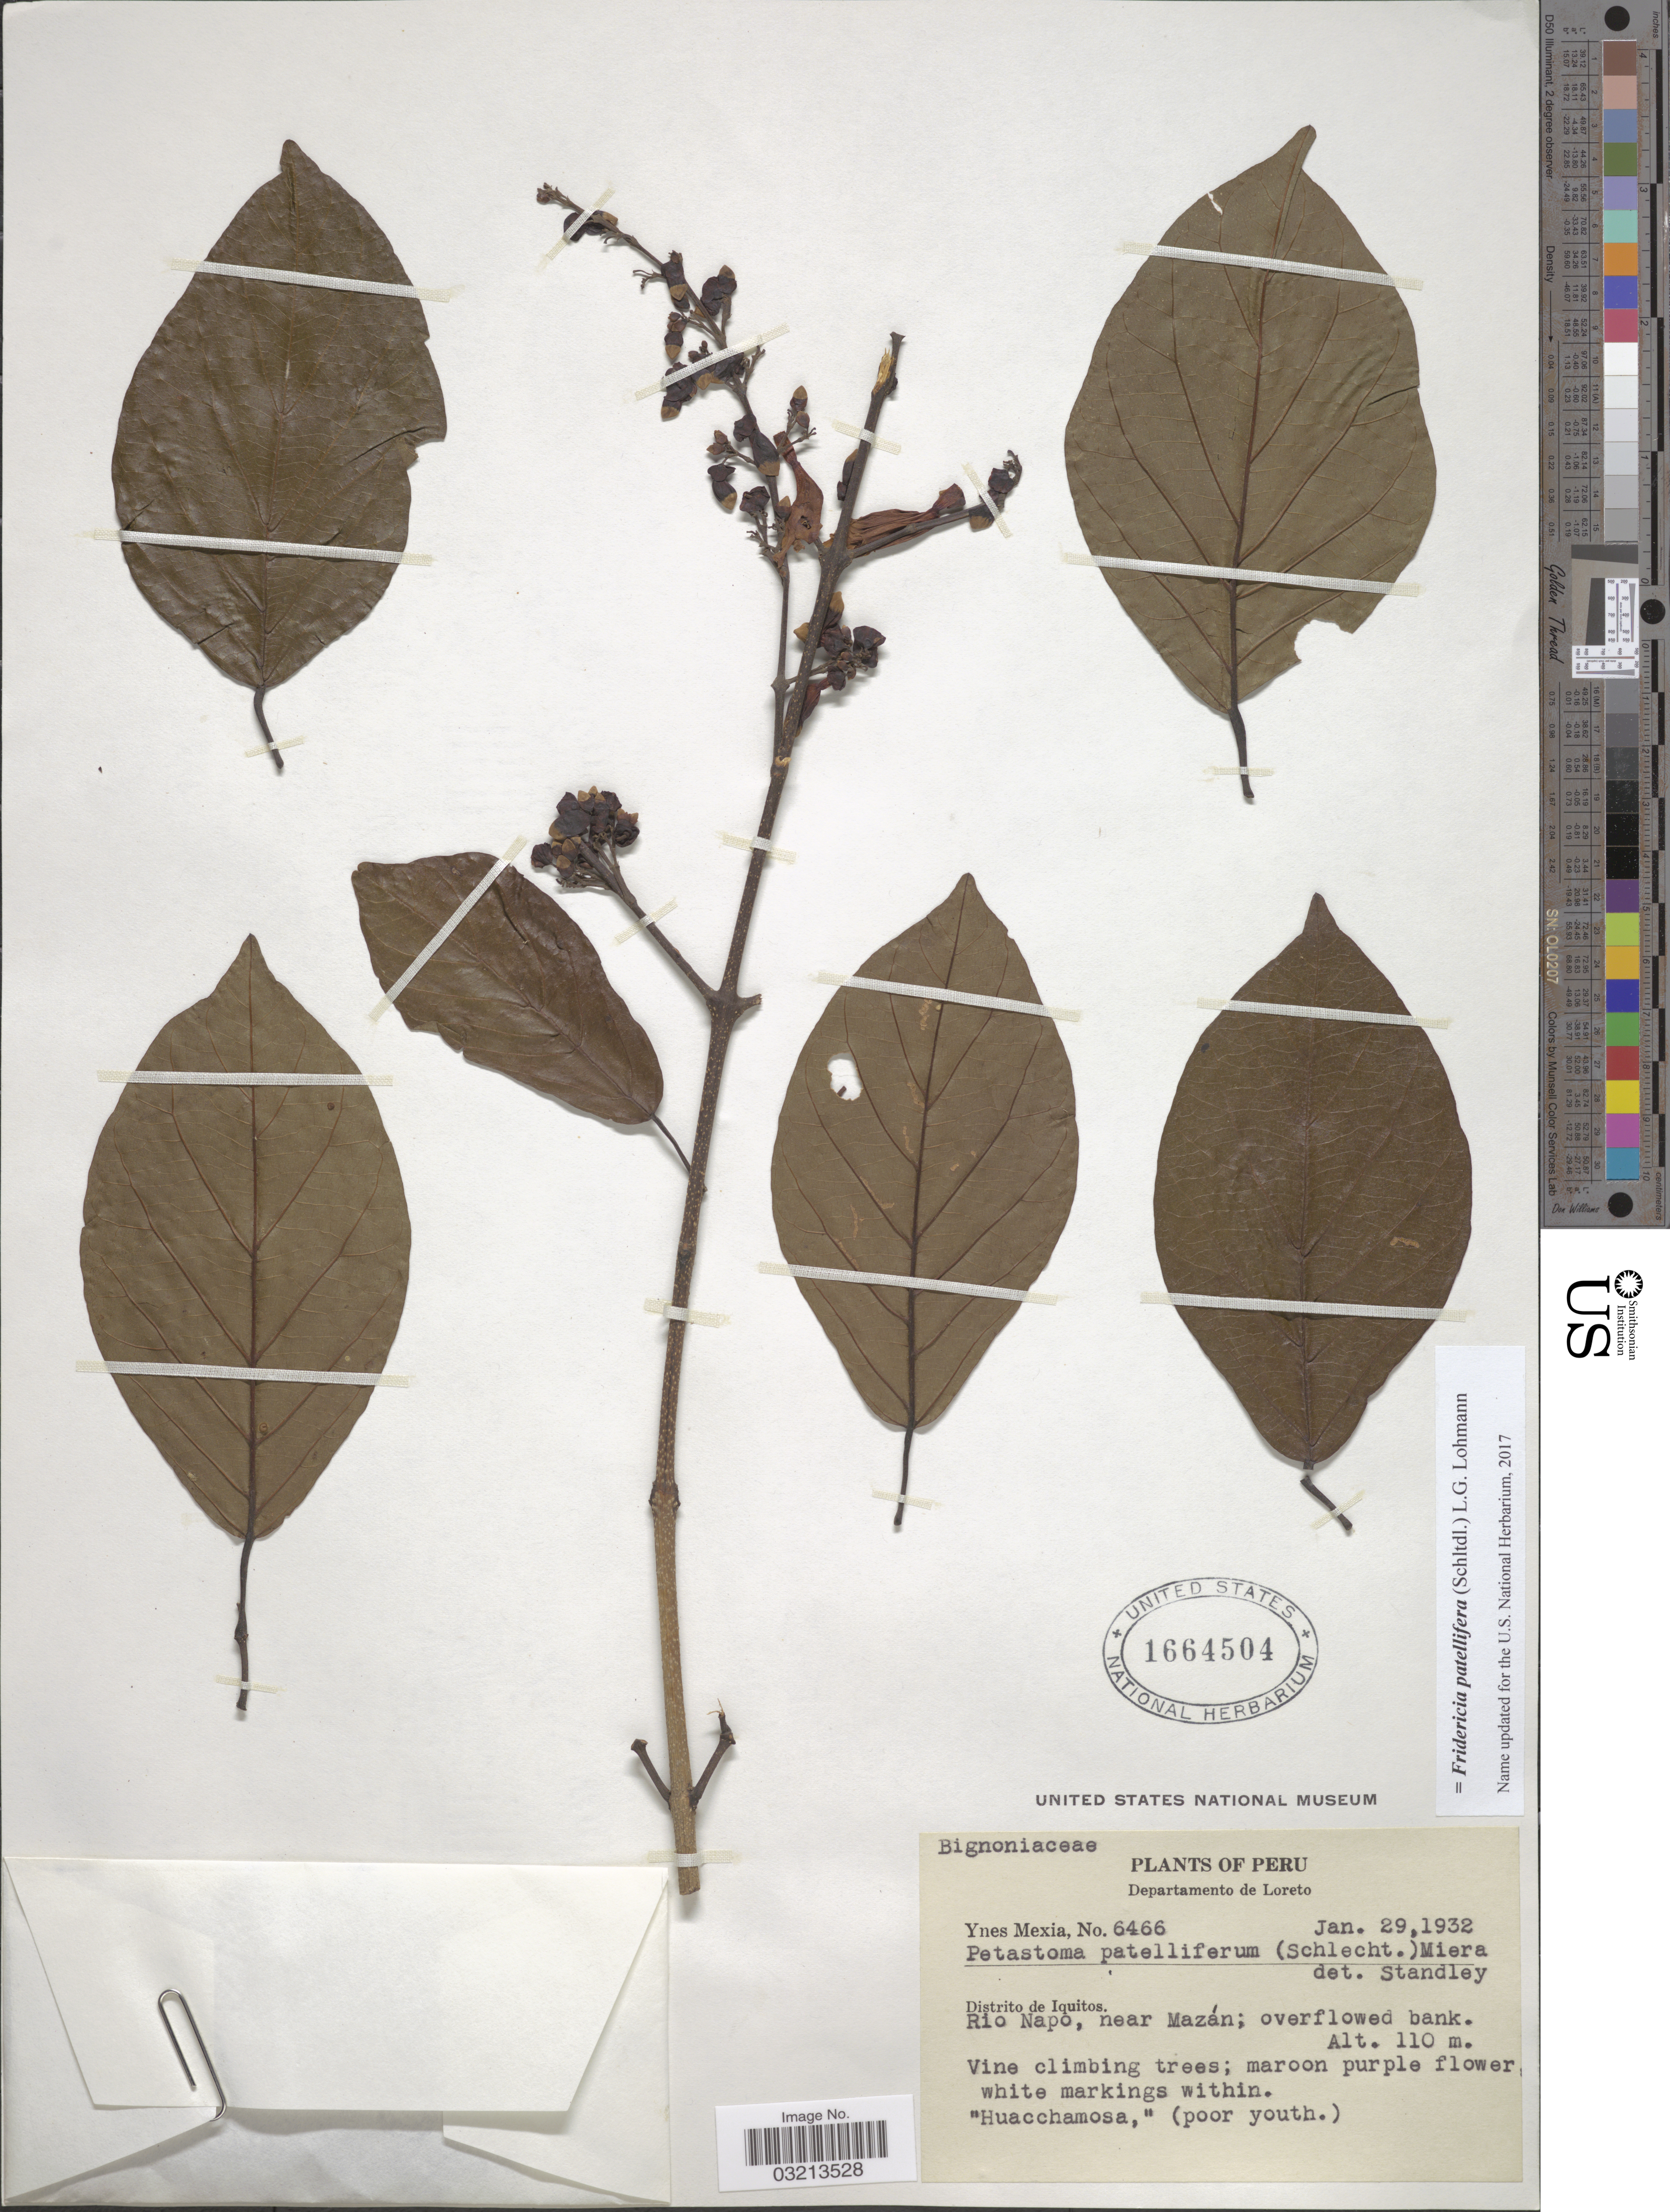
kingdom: Plantae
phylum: Tracheophyta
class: Magnoliopsida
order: Lamiales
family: Bignoniaceae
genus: Fridericia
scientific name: Fridericia patellifera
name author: (Schltdl.) L.G. Lohmann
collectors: Y. Mexia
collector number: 6466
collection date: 1932-01-29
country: Peru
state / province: Loreto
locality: Departamento of Loreto. Distrito de Iquitos. Rio Napo, near Mazán.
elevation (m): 110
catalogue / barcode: US 1664504